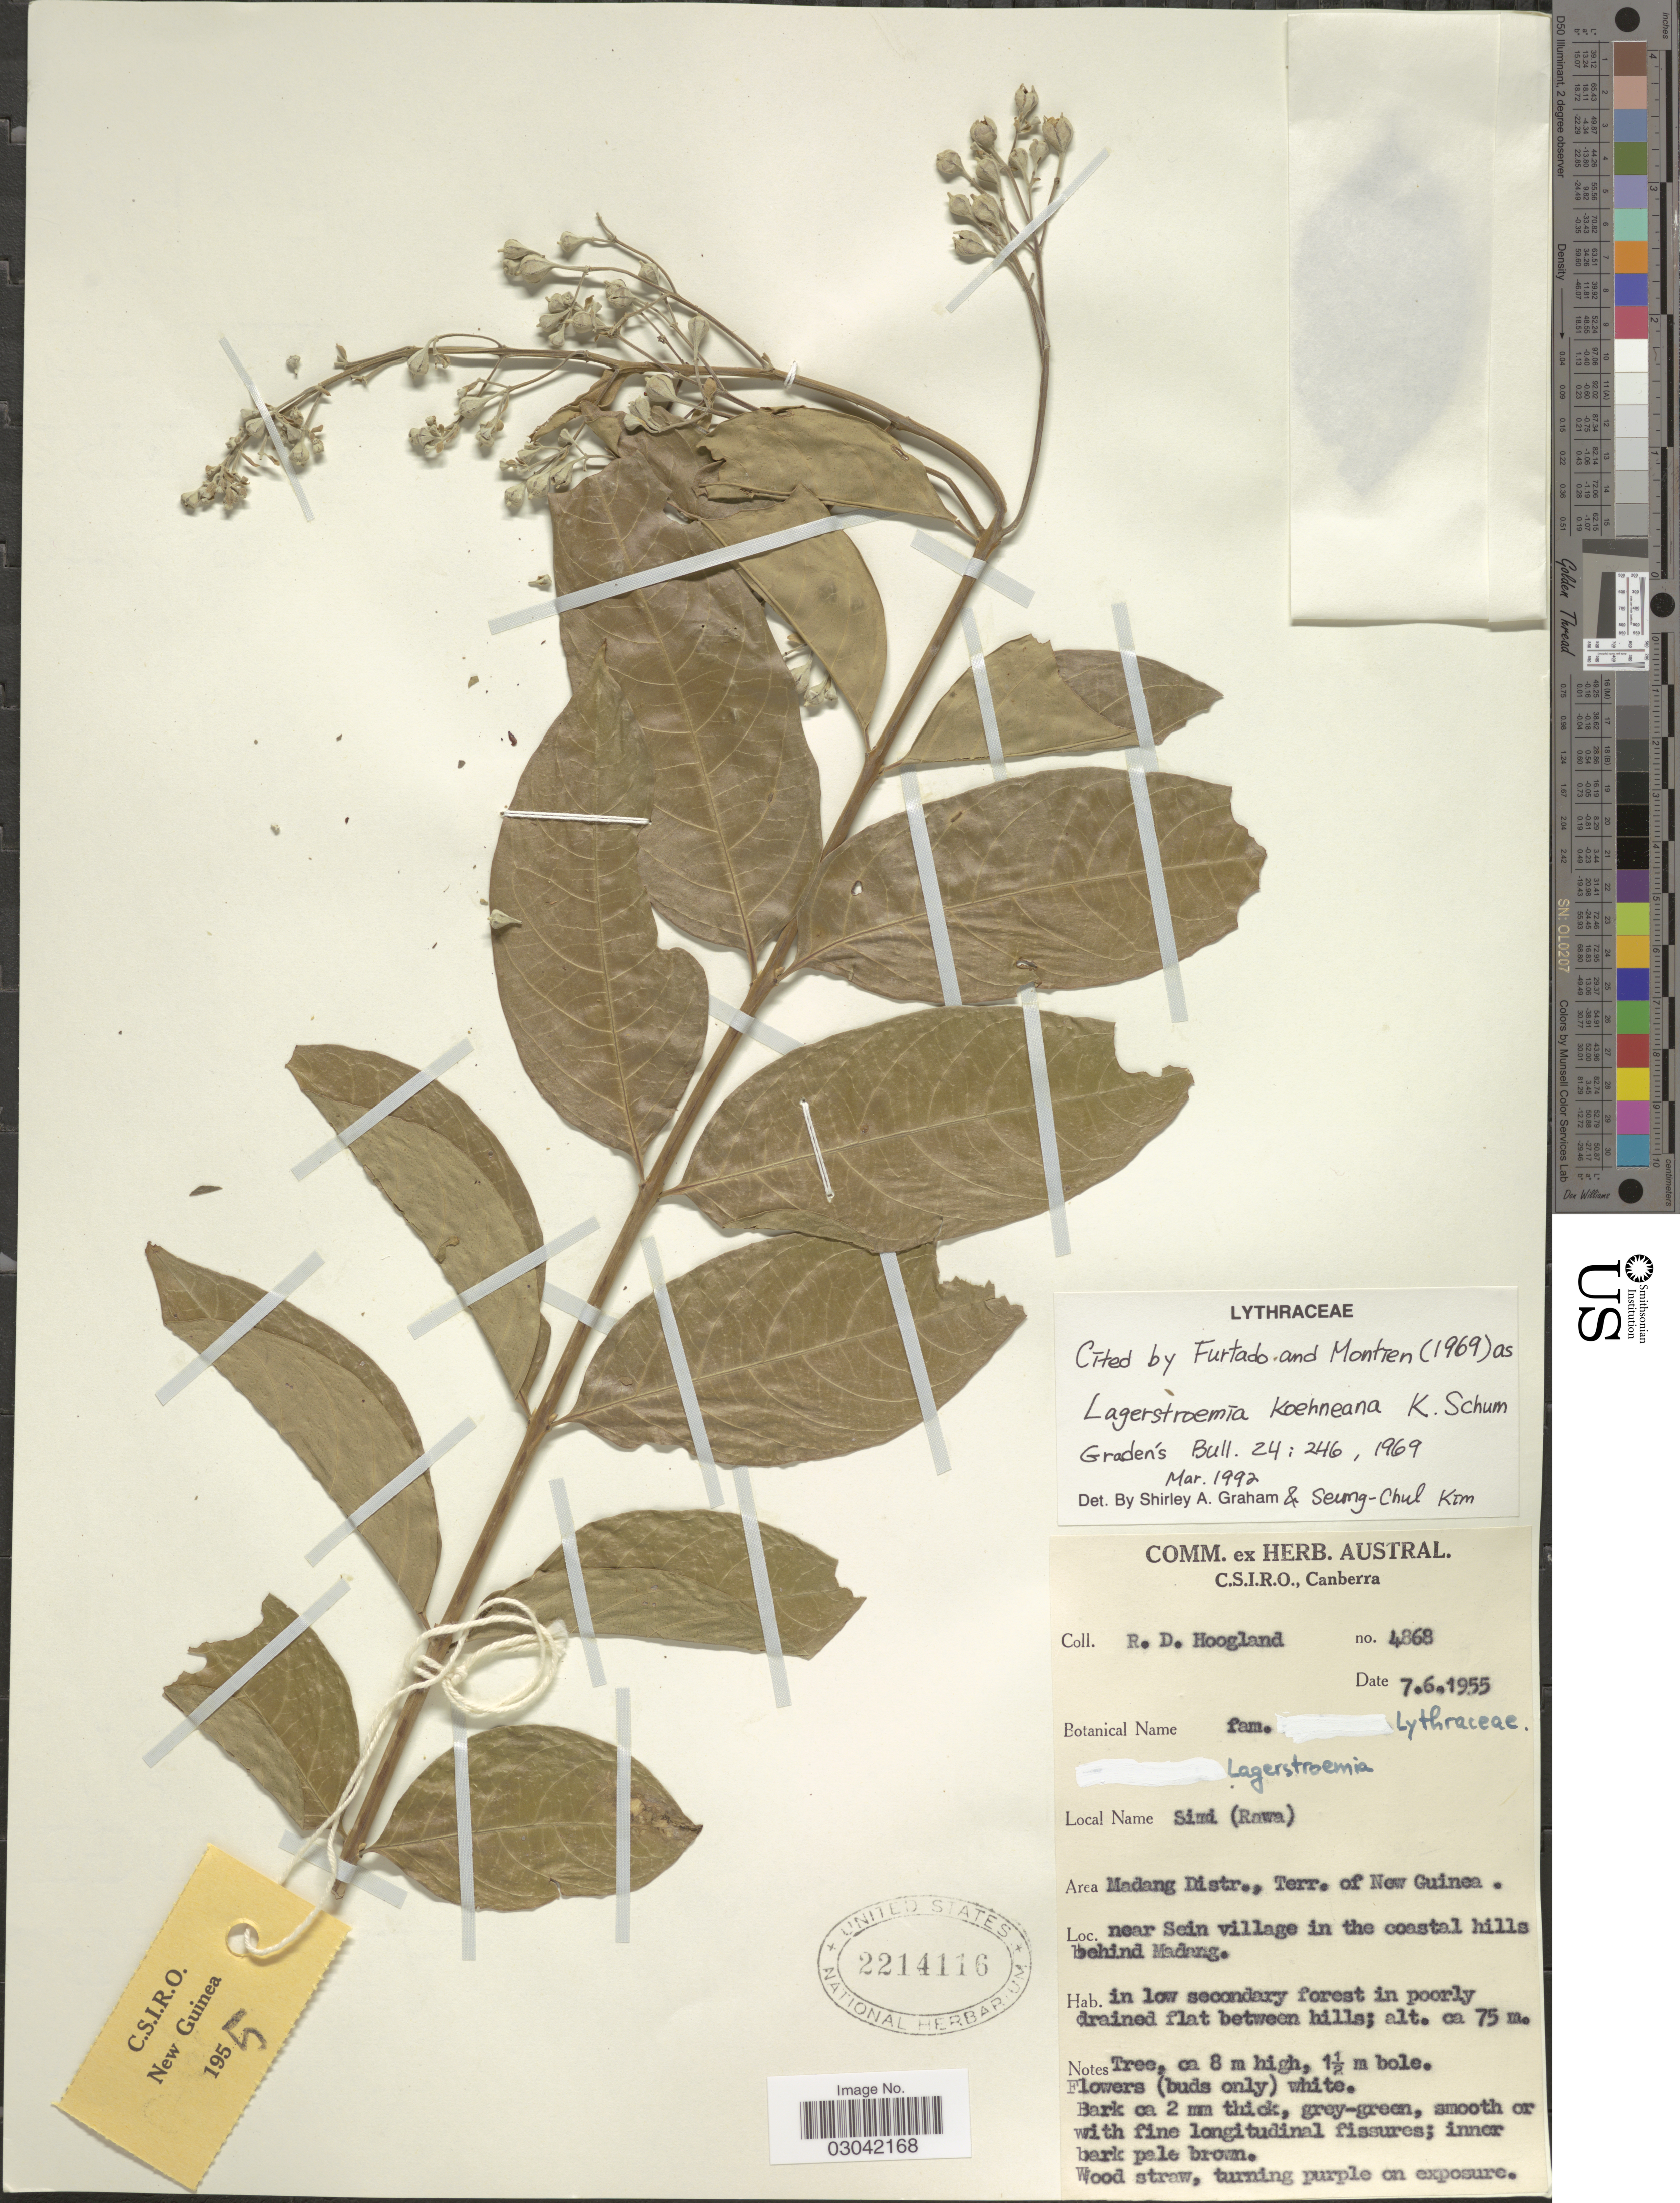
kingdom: Plantae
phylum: Tracheophyta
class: Magnoliopsida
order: Myrtales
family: Lythraceae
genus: Lagerstroemia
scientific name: Lagerstroemia koehneana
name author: K. Schum.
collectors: R. D. Hoogland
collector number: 4868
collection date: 1955-06-07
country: Papua New Guinea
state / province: Madang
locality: Terr. of New Guinea. Near Sein village in the coastal hills behind Madang.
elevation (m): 75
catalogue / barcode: US 2214116